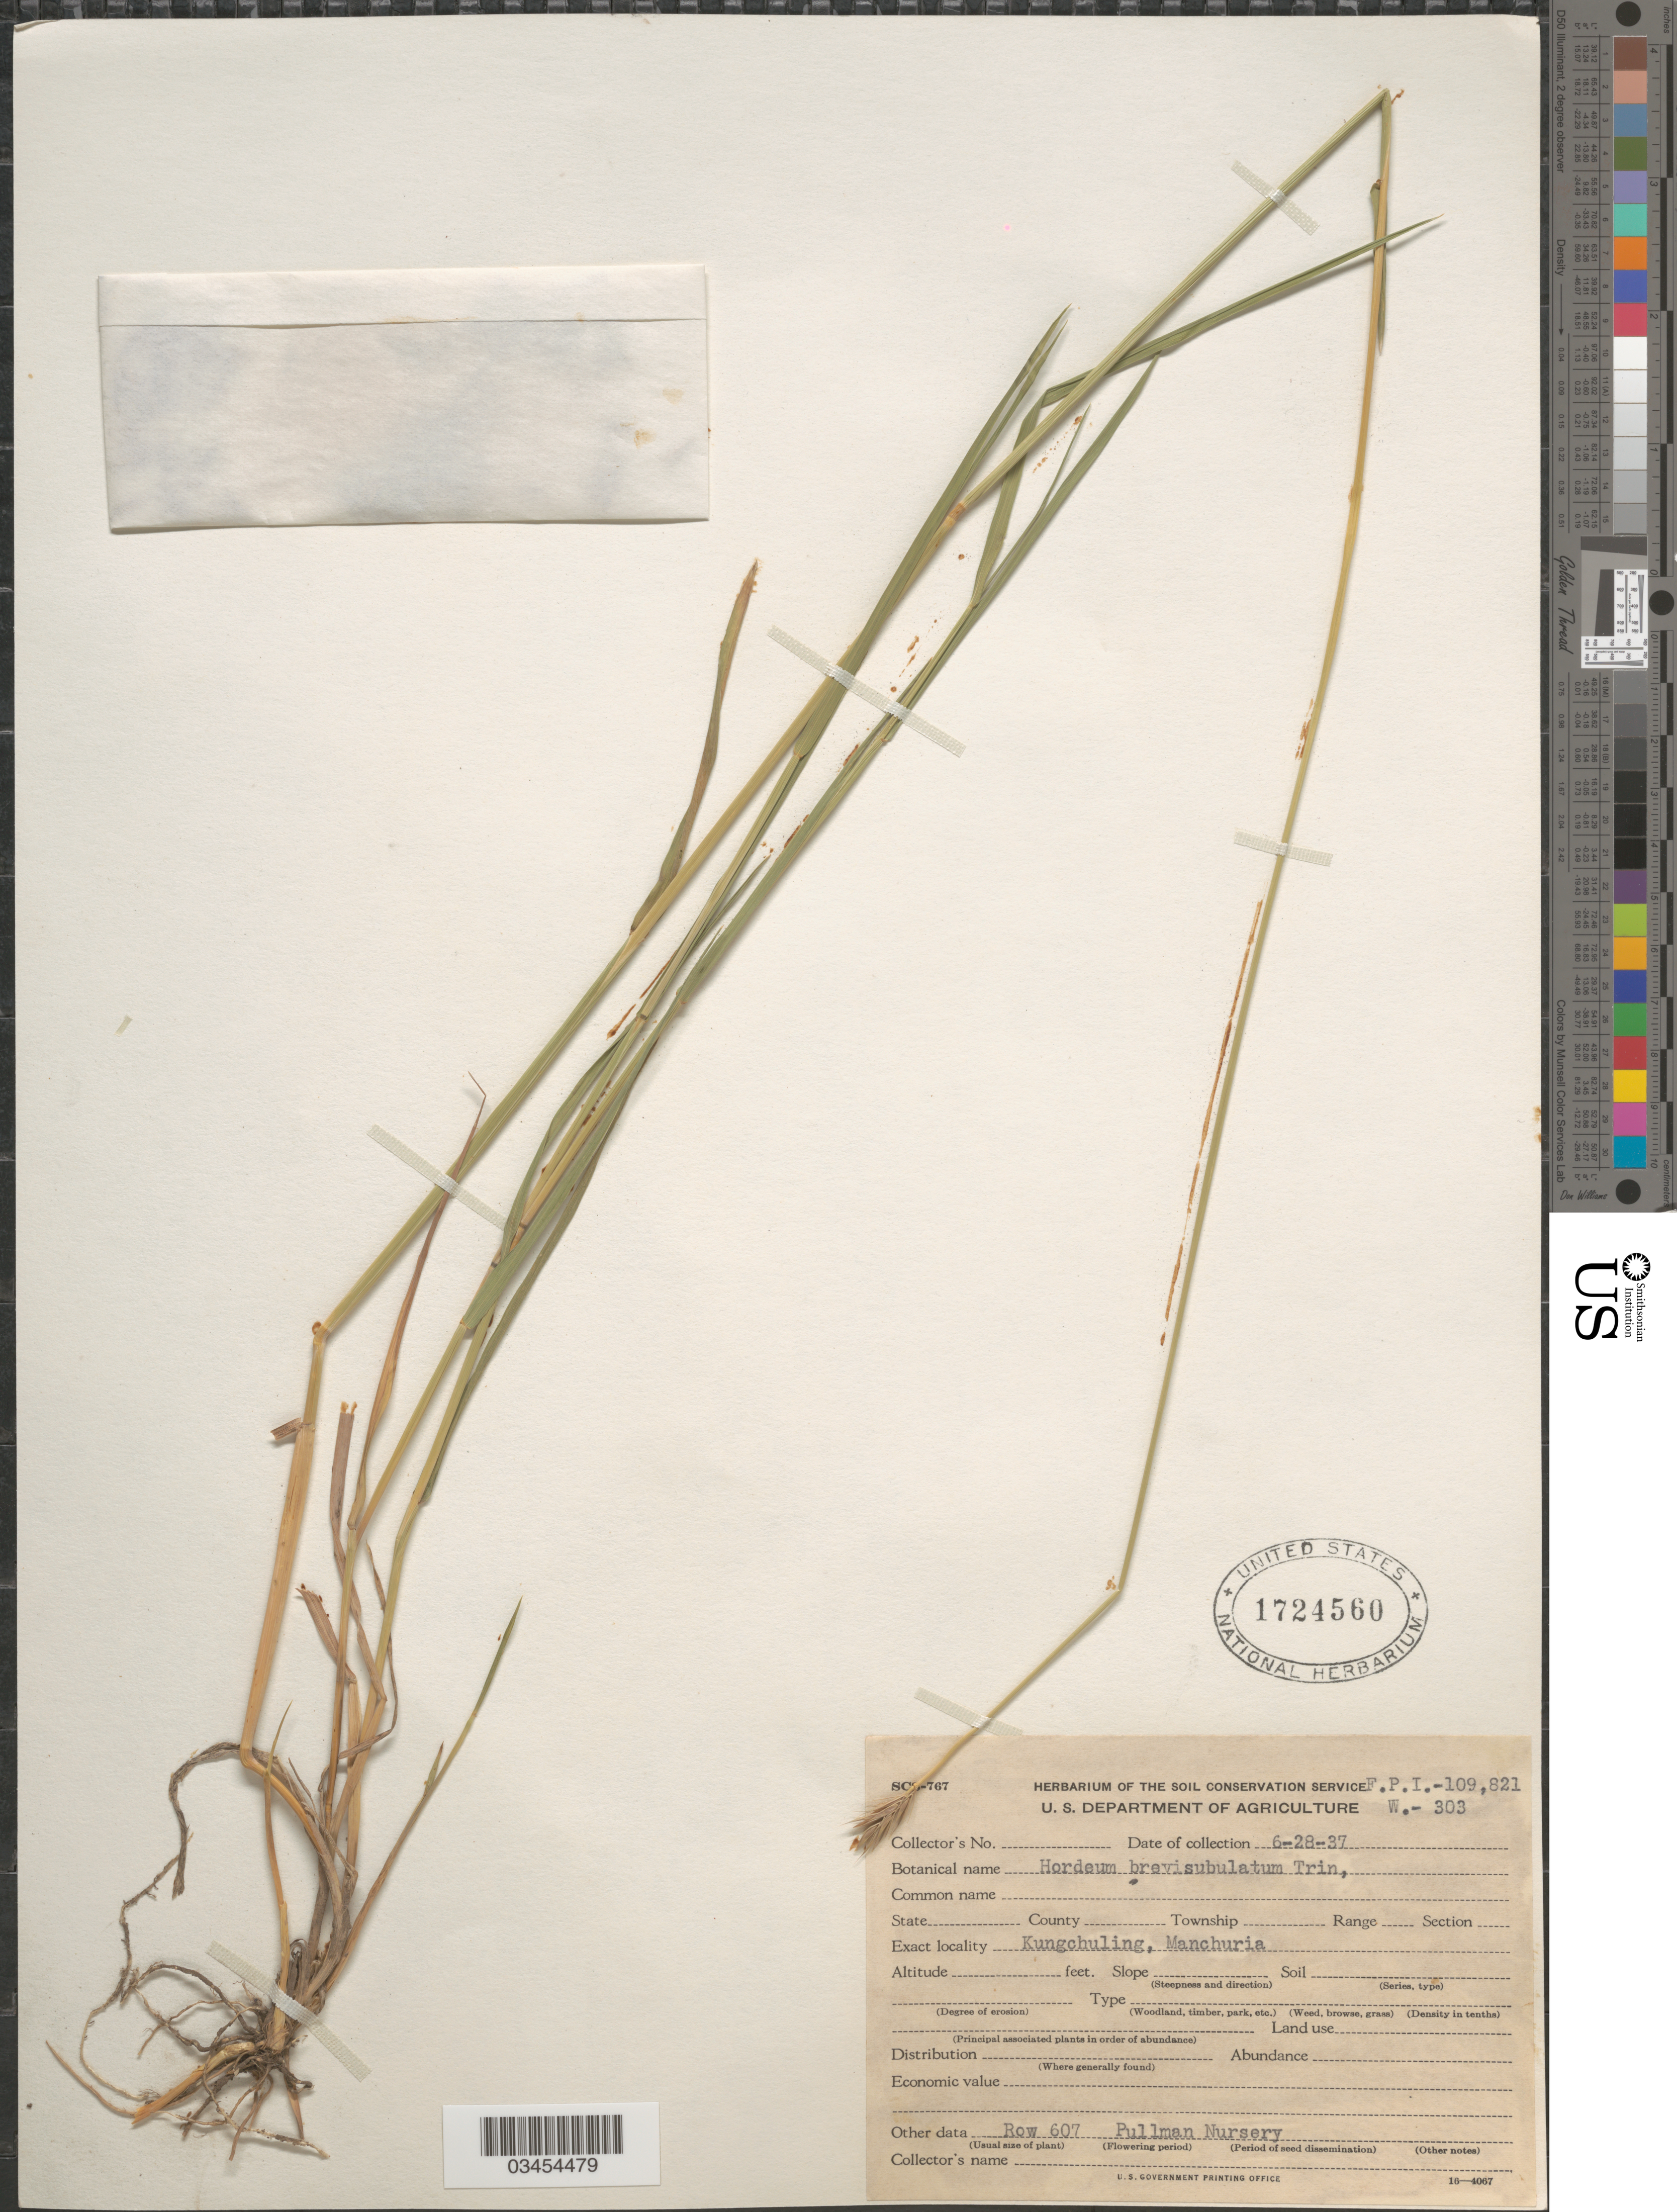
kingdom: Plantae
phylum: Tracheophyta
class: Liliopsida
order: Poales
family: Poaceae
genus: Hordeum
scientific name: Hordeum brevisubulatum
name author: (Trin.) Link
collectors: Soil Conservation Service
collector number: FPI109821/W303?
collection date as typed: Transcribed d/m/y: 28/6/37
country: United States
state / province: Washington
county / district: Whitman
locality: Row 607. Pullman Nursery.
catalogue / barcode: US 1724560